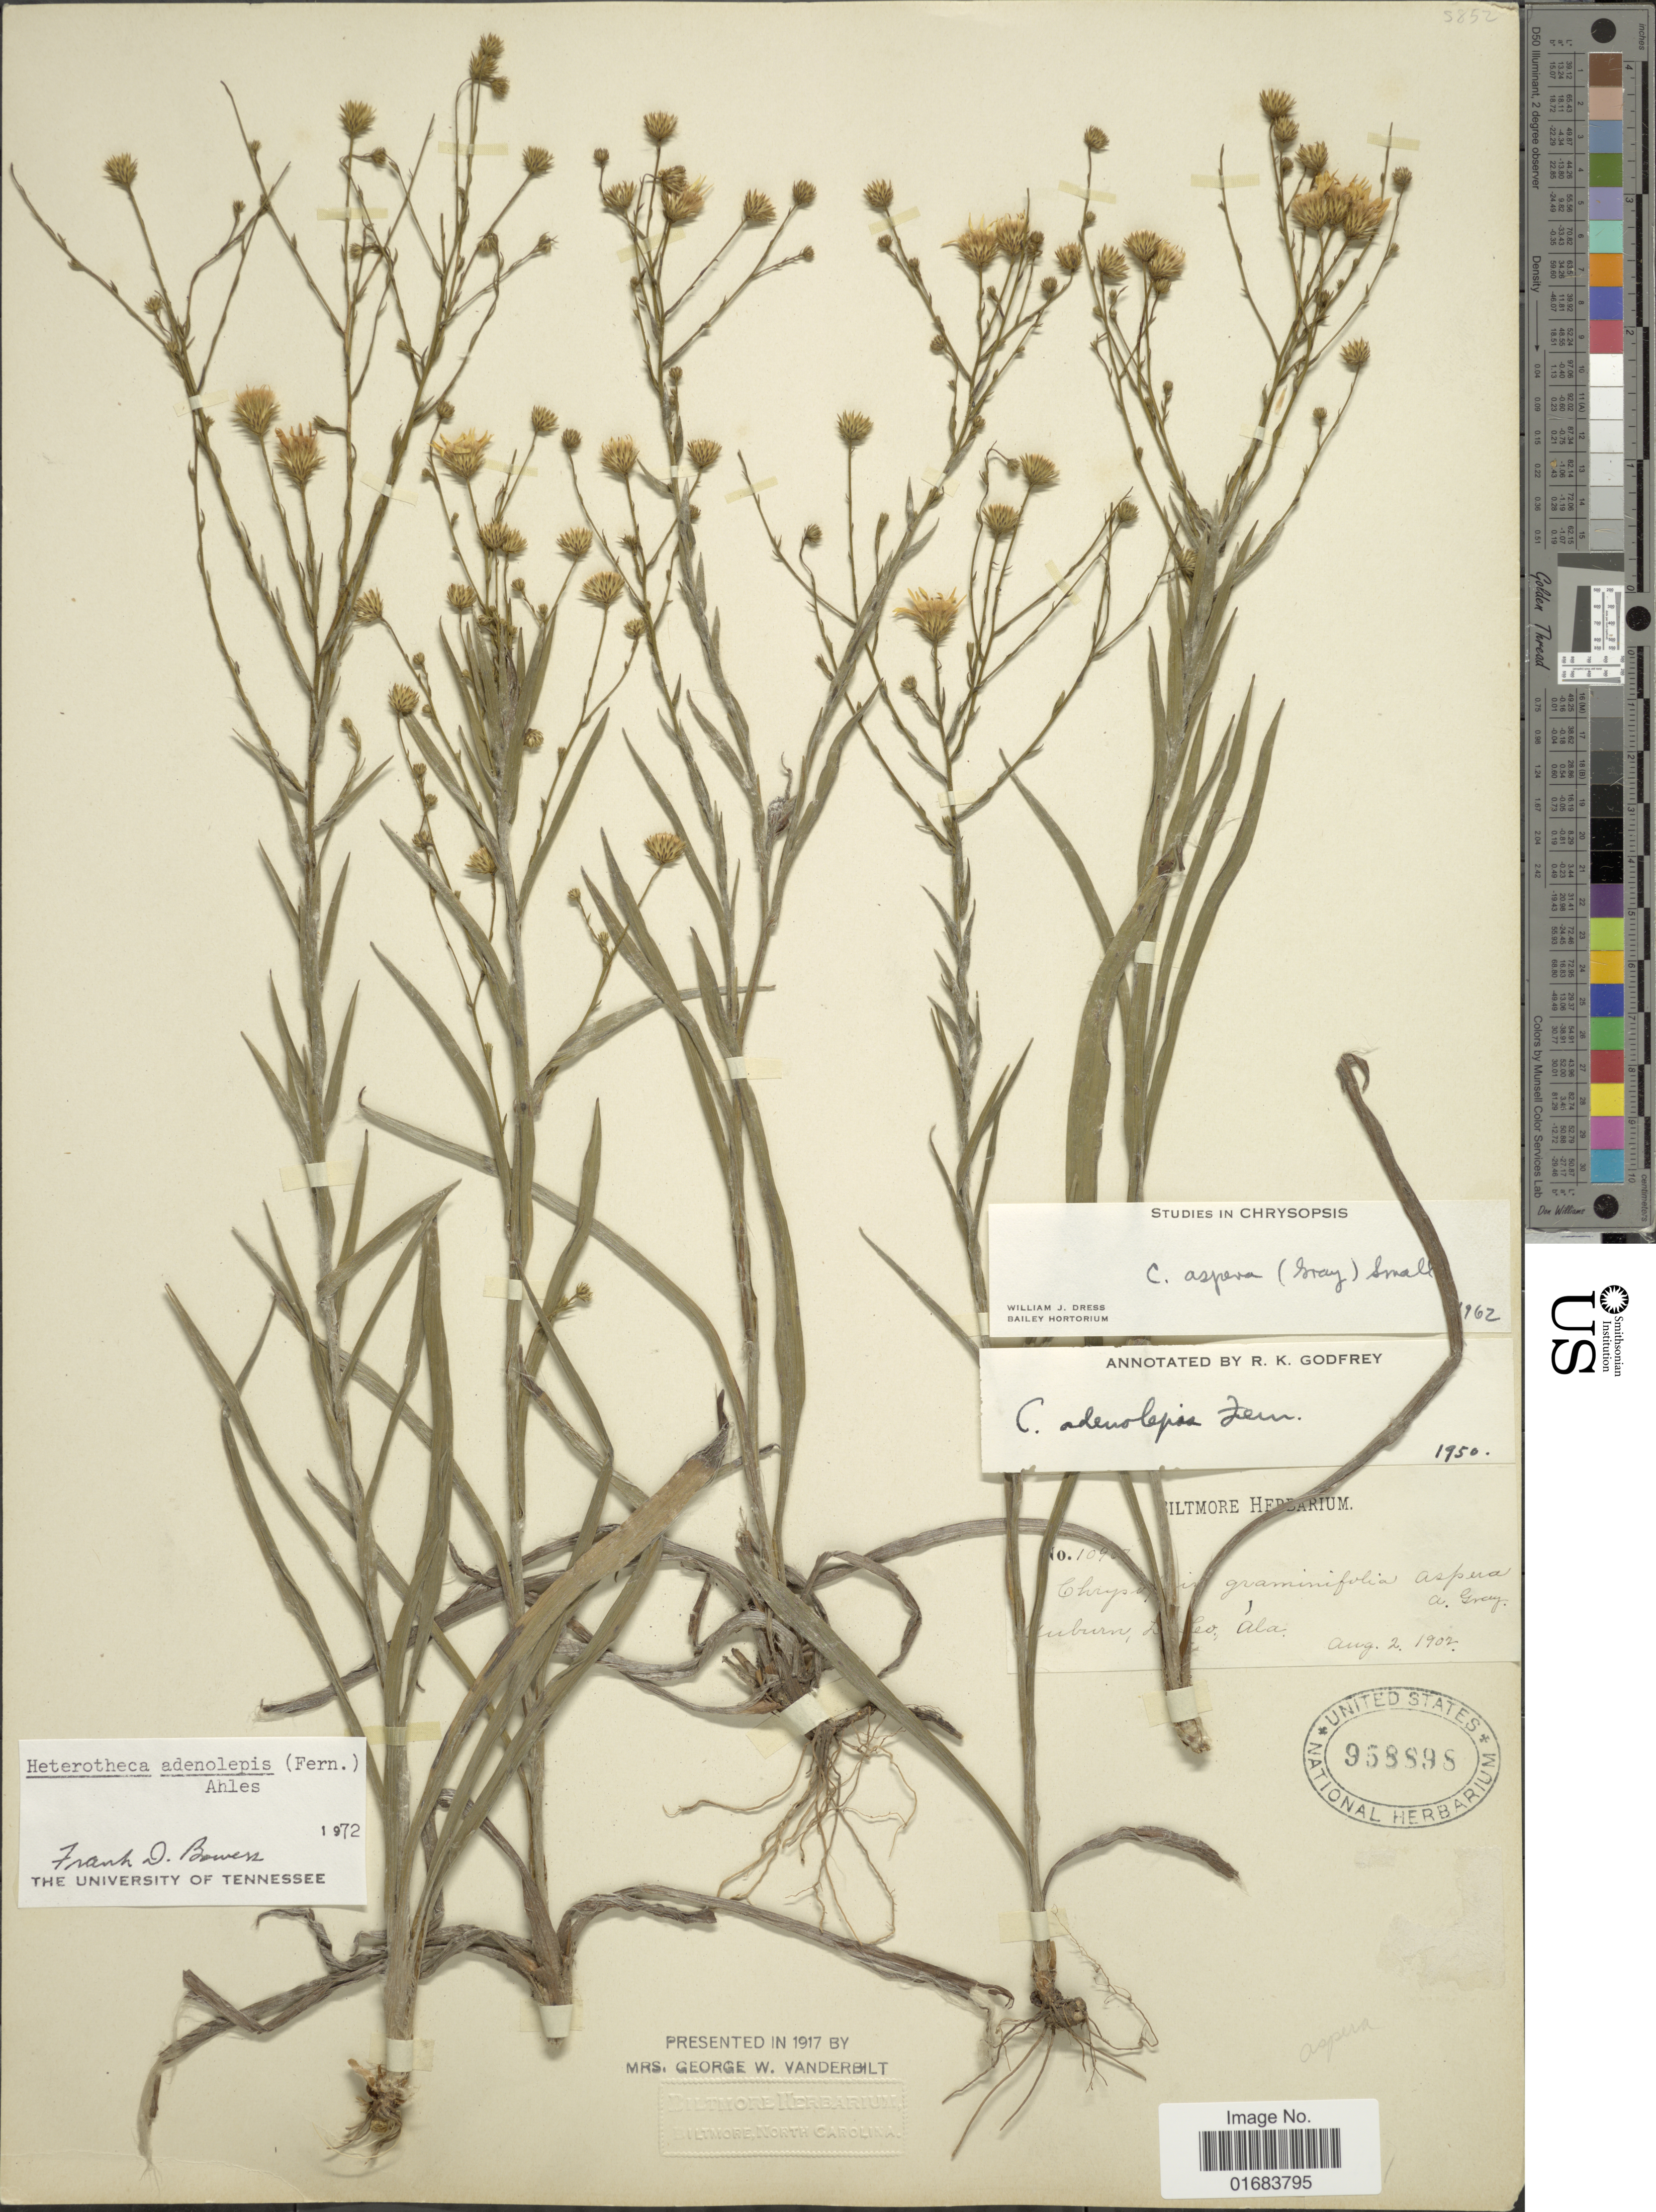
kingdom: Plantae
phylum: Tracheophyta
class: Magnoliopsida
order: Asterales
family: Asteraceae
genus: Pityopsis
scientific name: Pityopsis adenolepis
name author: (Fernald) Semple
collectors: ex herb. Biltmore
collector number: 1907*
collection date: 1902-08-02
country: United States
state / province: Alabama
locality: Auburn, Lee Co.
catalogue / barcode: US 958898